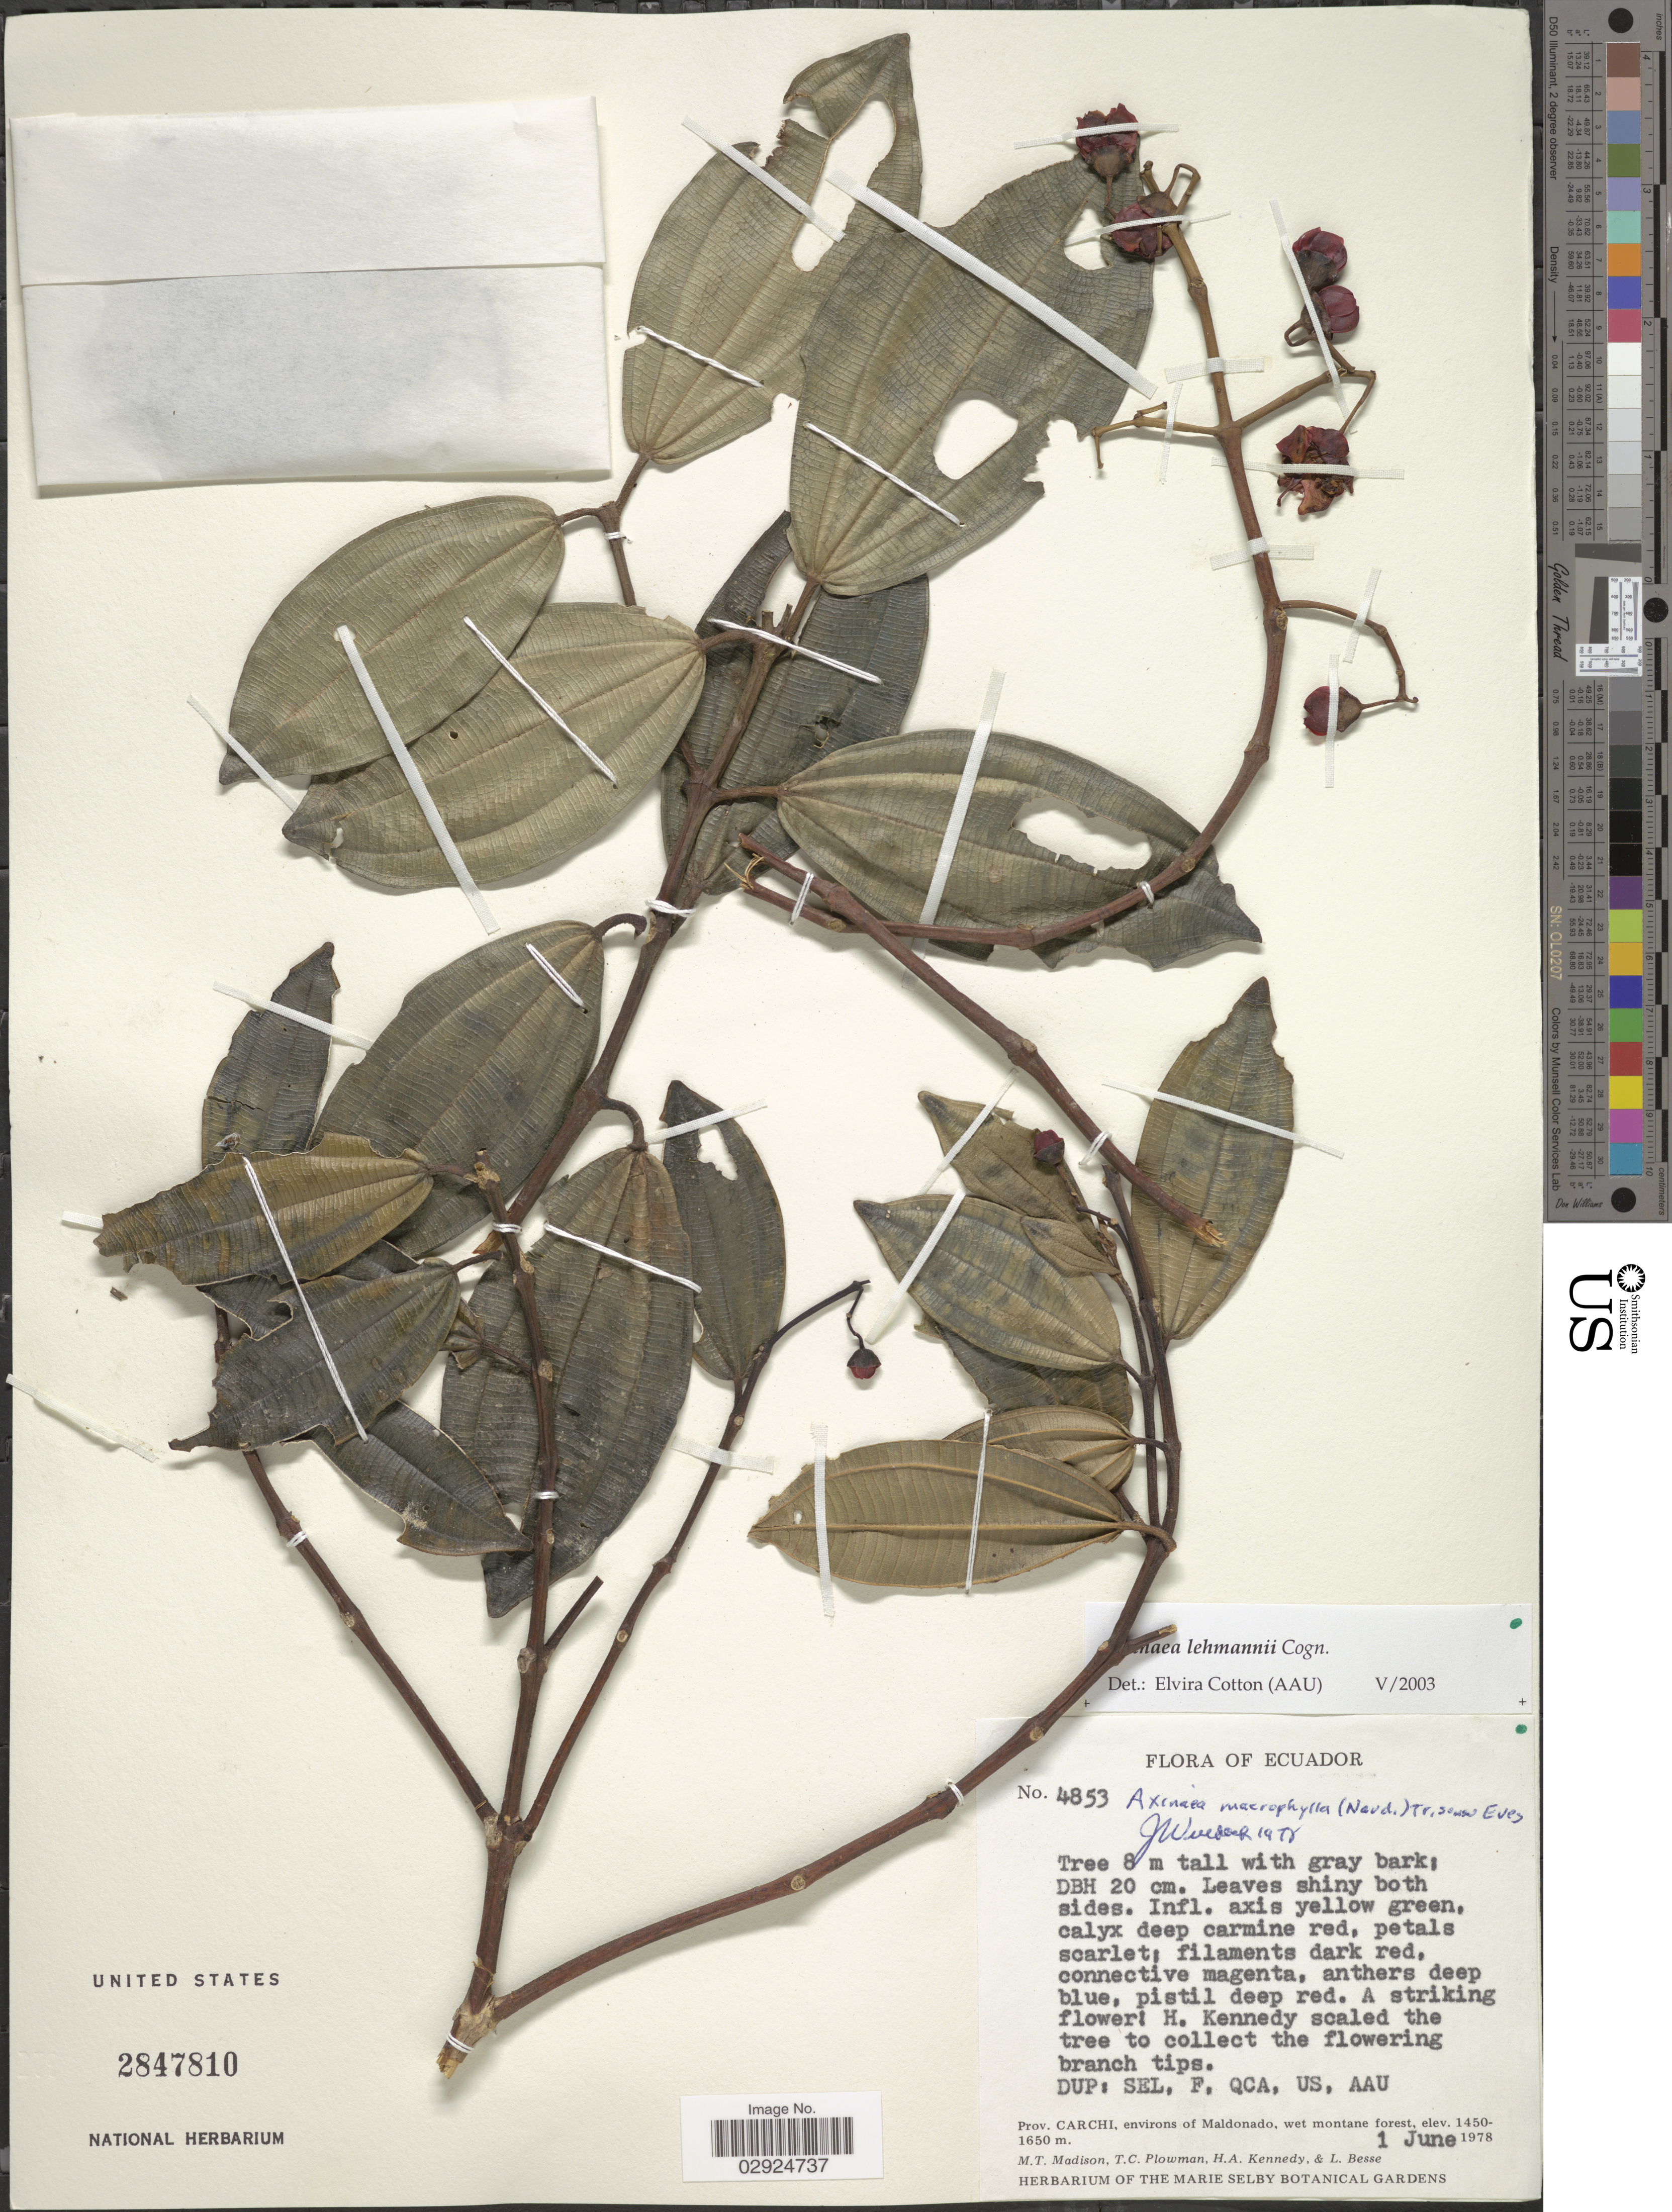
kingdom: Plantae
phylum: Tracheophyta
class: Magnoliopsida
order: Myrtales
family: Melastomataceae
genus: Axinaea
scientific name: Axinaea lehmannii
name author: Cogn.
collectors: M. T. Madison, T. Plowman, H. Kennedy & L. Besse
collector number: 4853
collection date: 1978-06-01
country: Ecuador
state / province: Carchi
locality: Prov. Carchi, environs of Maldonado, wet montane forest.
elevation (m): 1450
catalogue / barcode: US 2847810